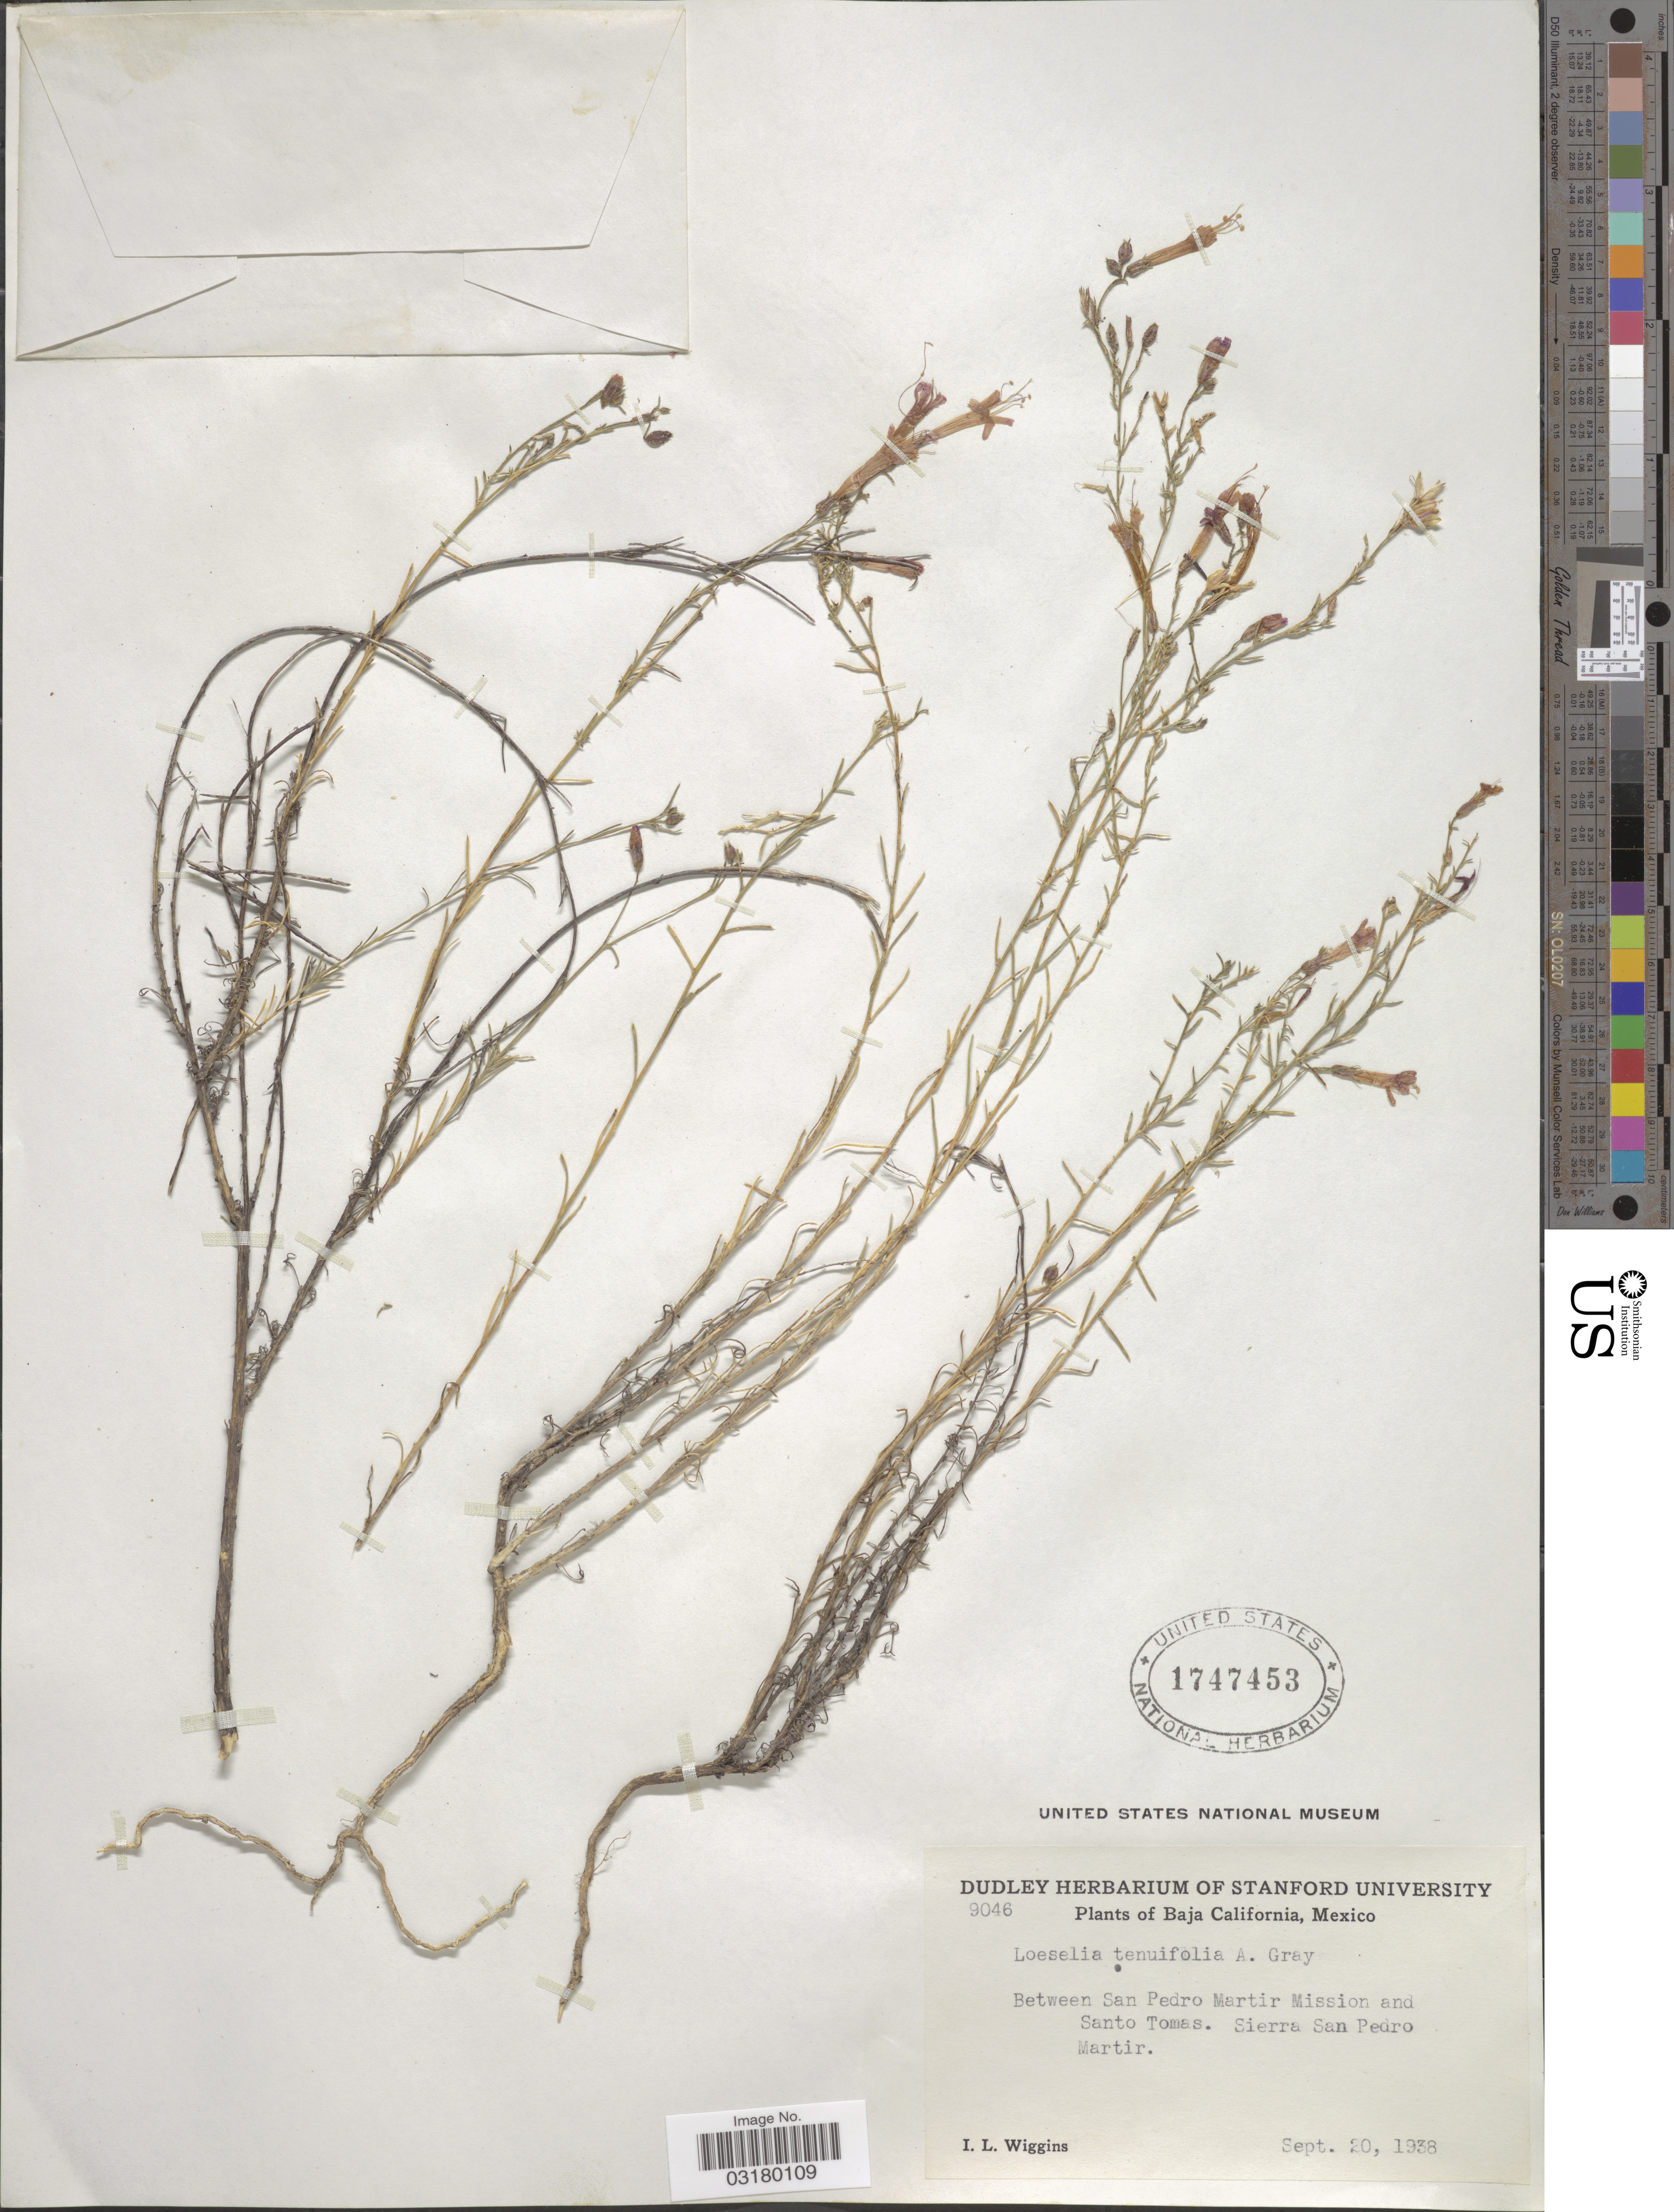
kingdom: Plantae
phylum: Tracheophyta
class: Magnoliopsida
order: Ericales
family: Polemoniaceae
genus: Ipomopsis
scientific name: Ipomopsis tenuifolia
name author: (A. Gray) V.E. Grant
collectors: I. L. Wiggins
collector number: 9046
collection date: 1938-09-20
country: Mexico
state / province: Baja California Norte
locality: Between San Pedro Martir Mission and Santo Tomas. Sierra San Pedro Martir.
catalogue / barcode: US 1747453